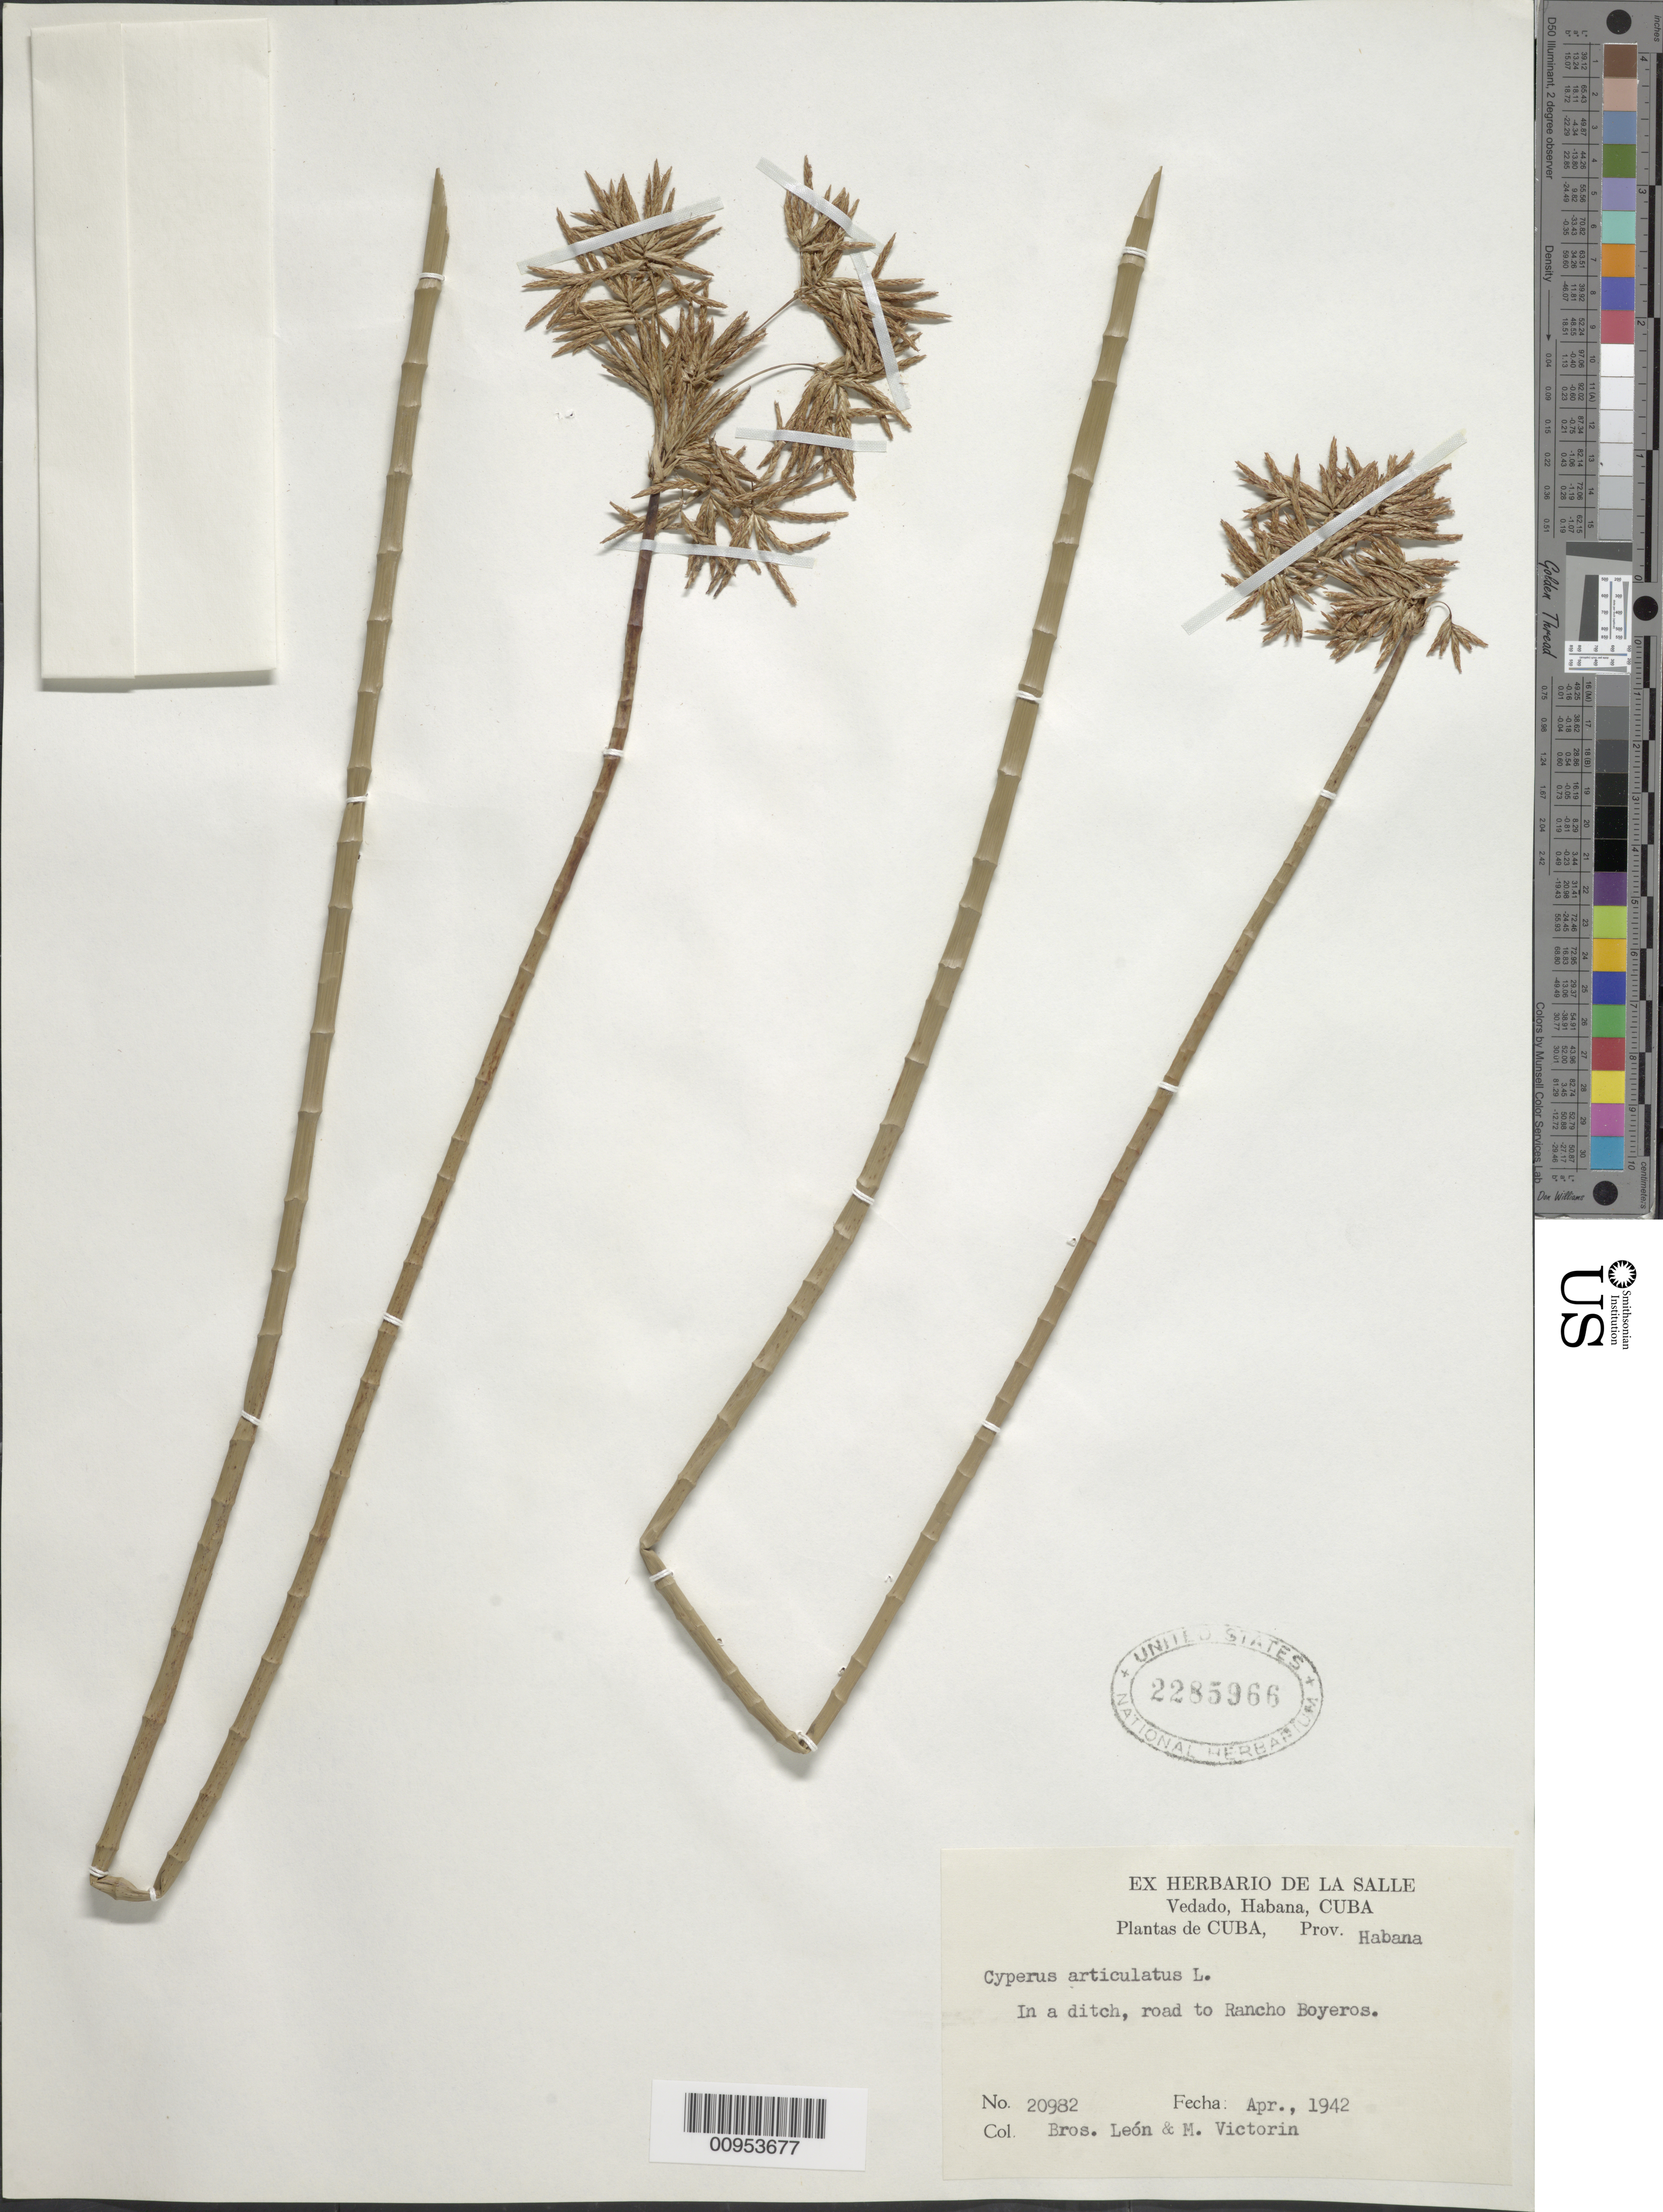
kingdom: Plantae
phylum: Tracheophyta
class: Liliopsida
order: Poales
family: Cyperaceae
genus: Cyperus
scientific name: Cyperus articulatus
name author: L.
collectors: Bro. León & F. Victorin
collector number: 20982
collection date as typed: Apr 1942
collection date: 1942-04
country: Cuba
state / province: La Habana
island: Cuba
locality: Road to Rancho Boyeros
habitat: In a ditch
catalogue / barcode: US 2285966